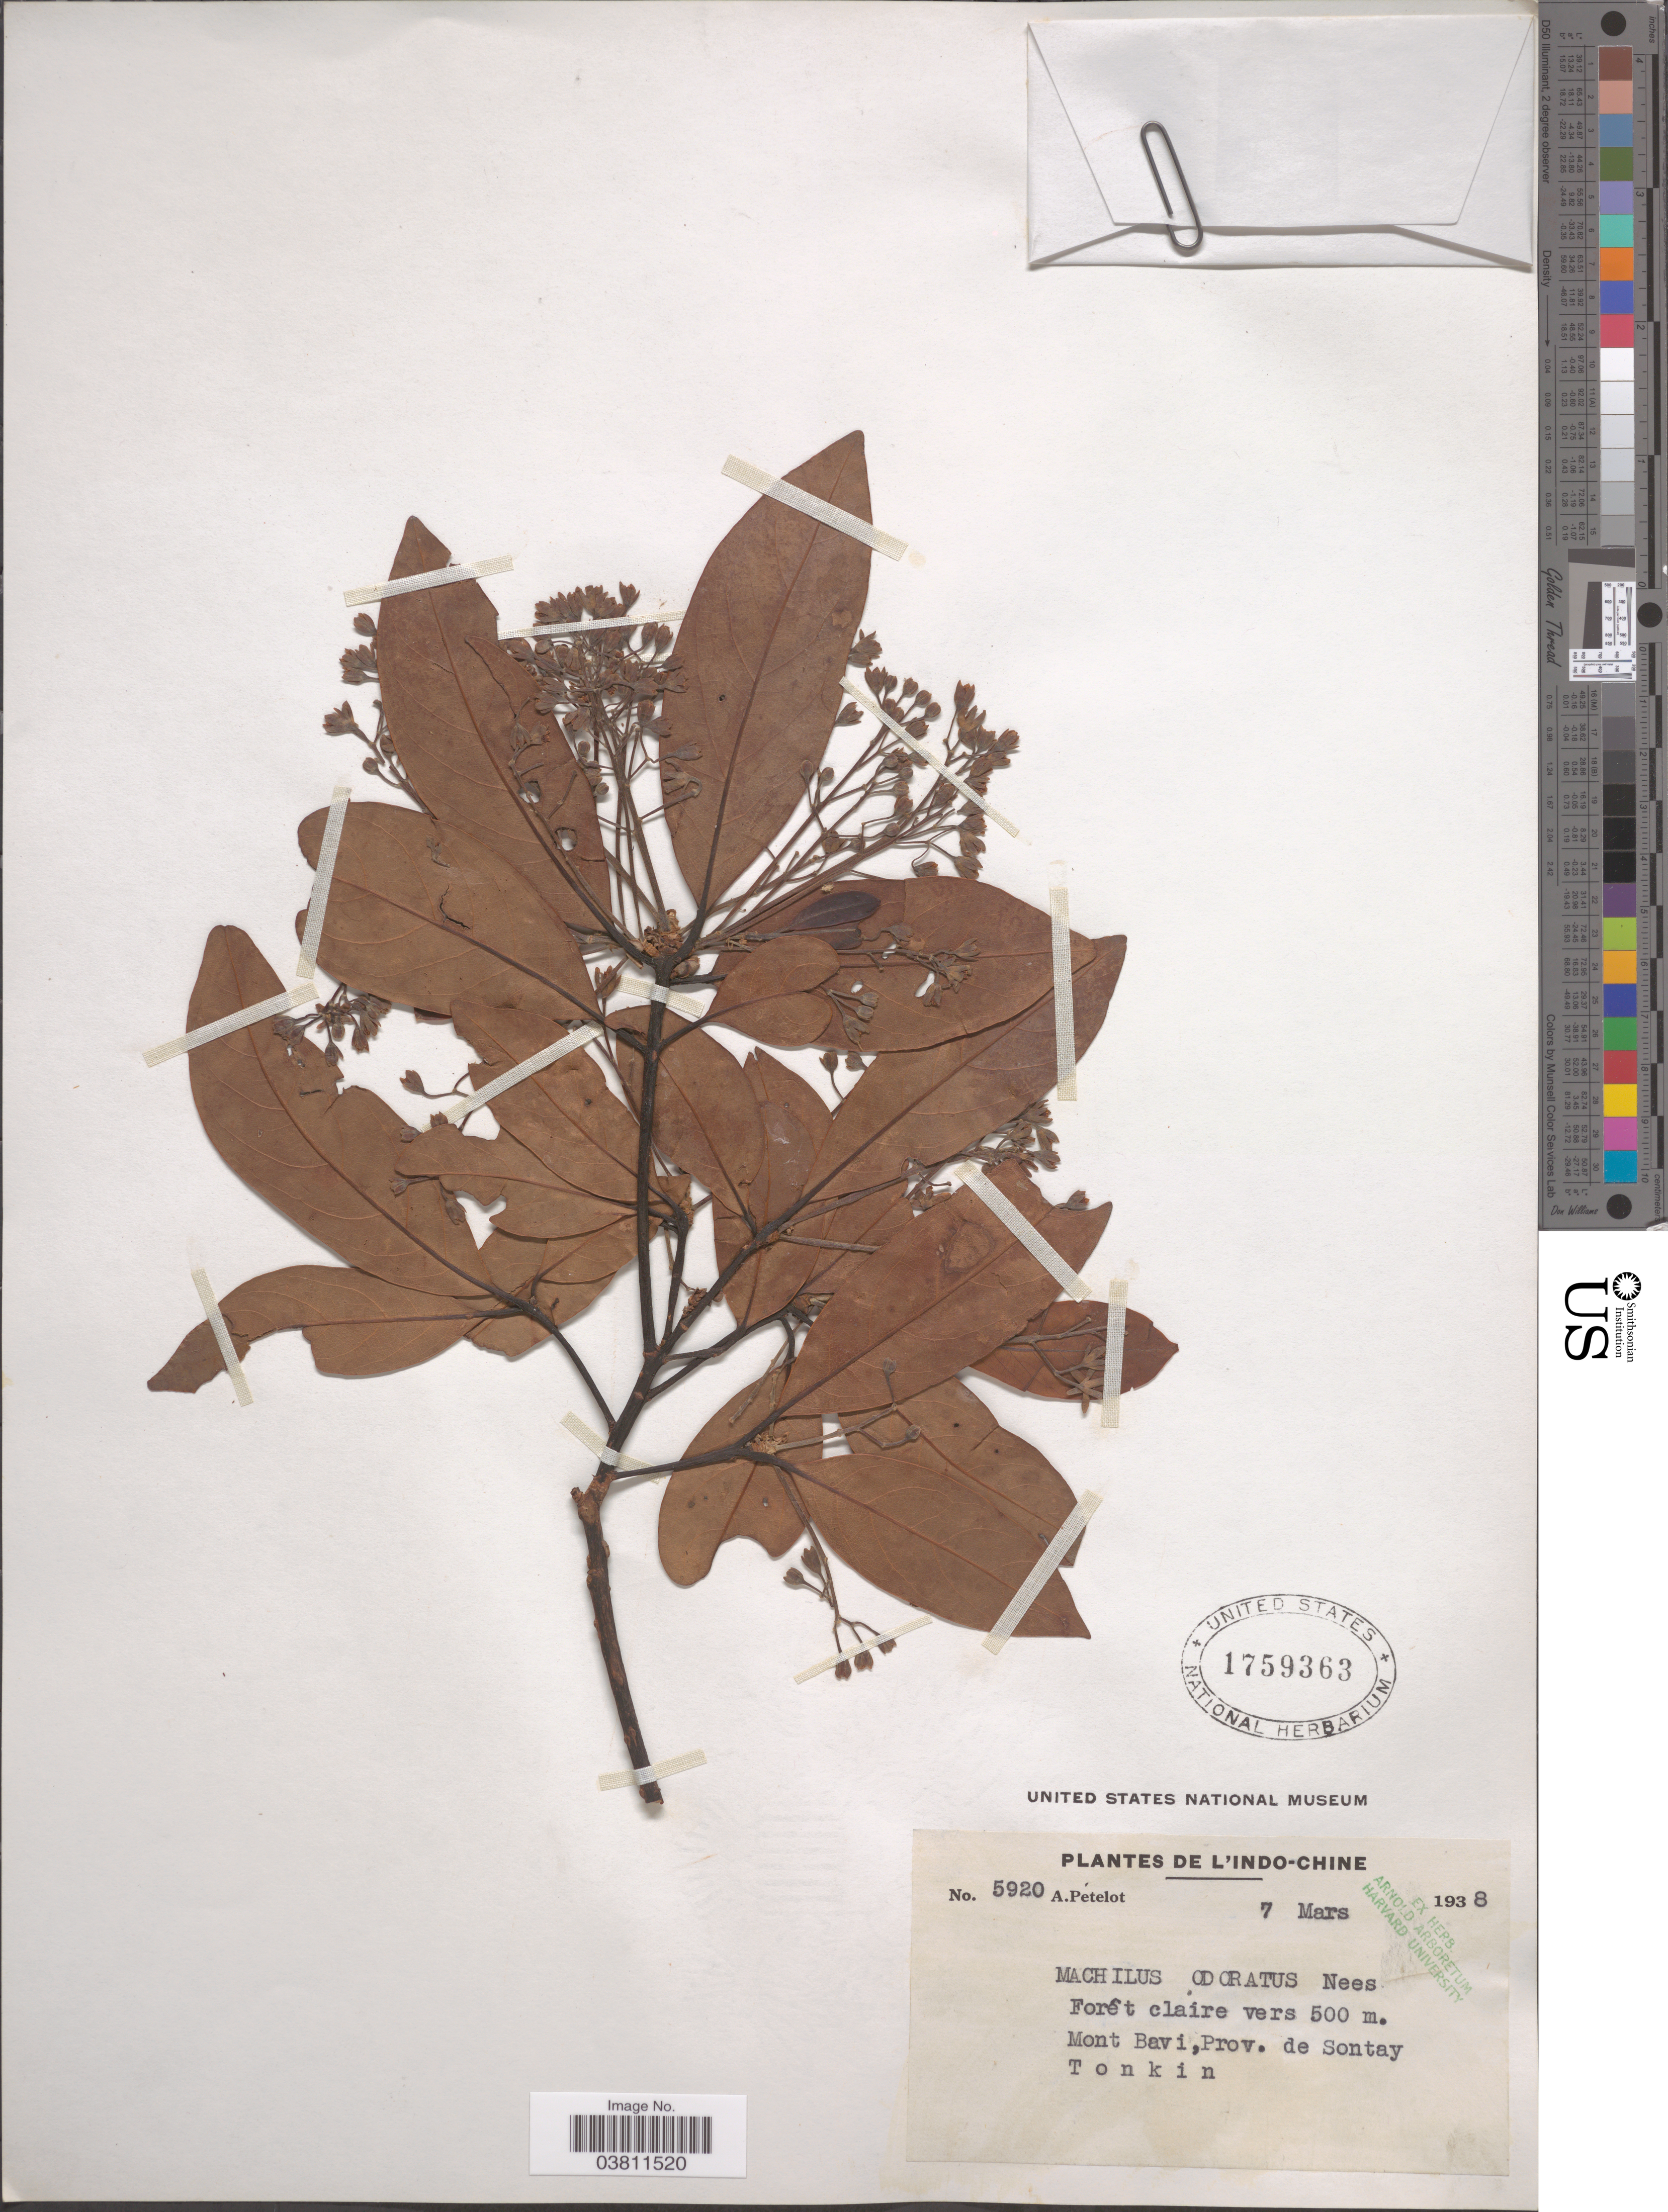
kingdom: Plantae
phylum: Tracheophyta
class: Magnoliopsida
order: Laurales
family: Lauraceae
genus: Persea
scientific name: Persea odoratissima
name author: (Nees) Kosterm.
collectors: A. Petelot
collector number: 5920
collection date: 1938-03-07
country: Vietnam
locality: L'Indo-Chine. Mont Bavi, Prov. de Sontay. Tonkin.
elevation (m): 500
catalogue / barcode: US 1759363